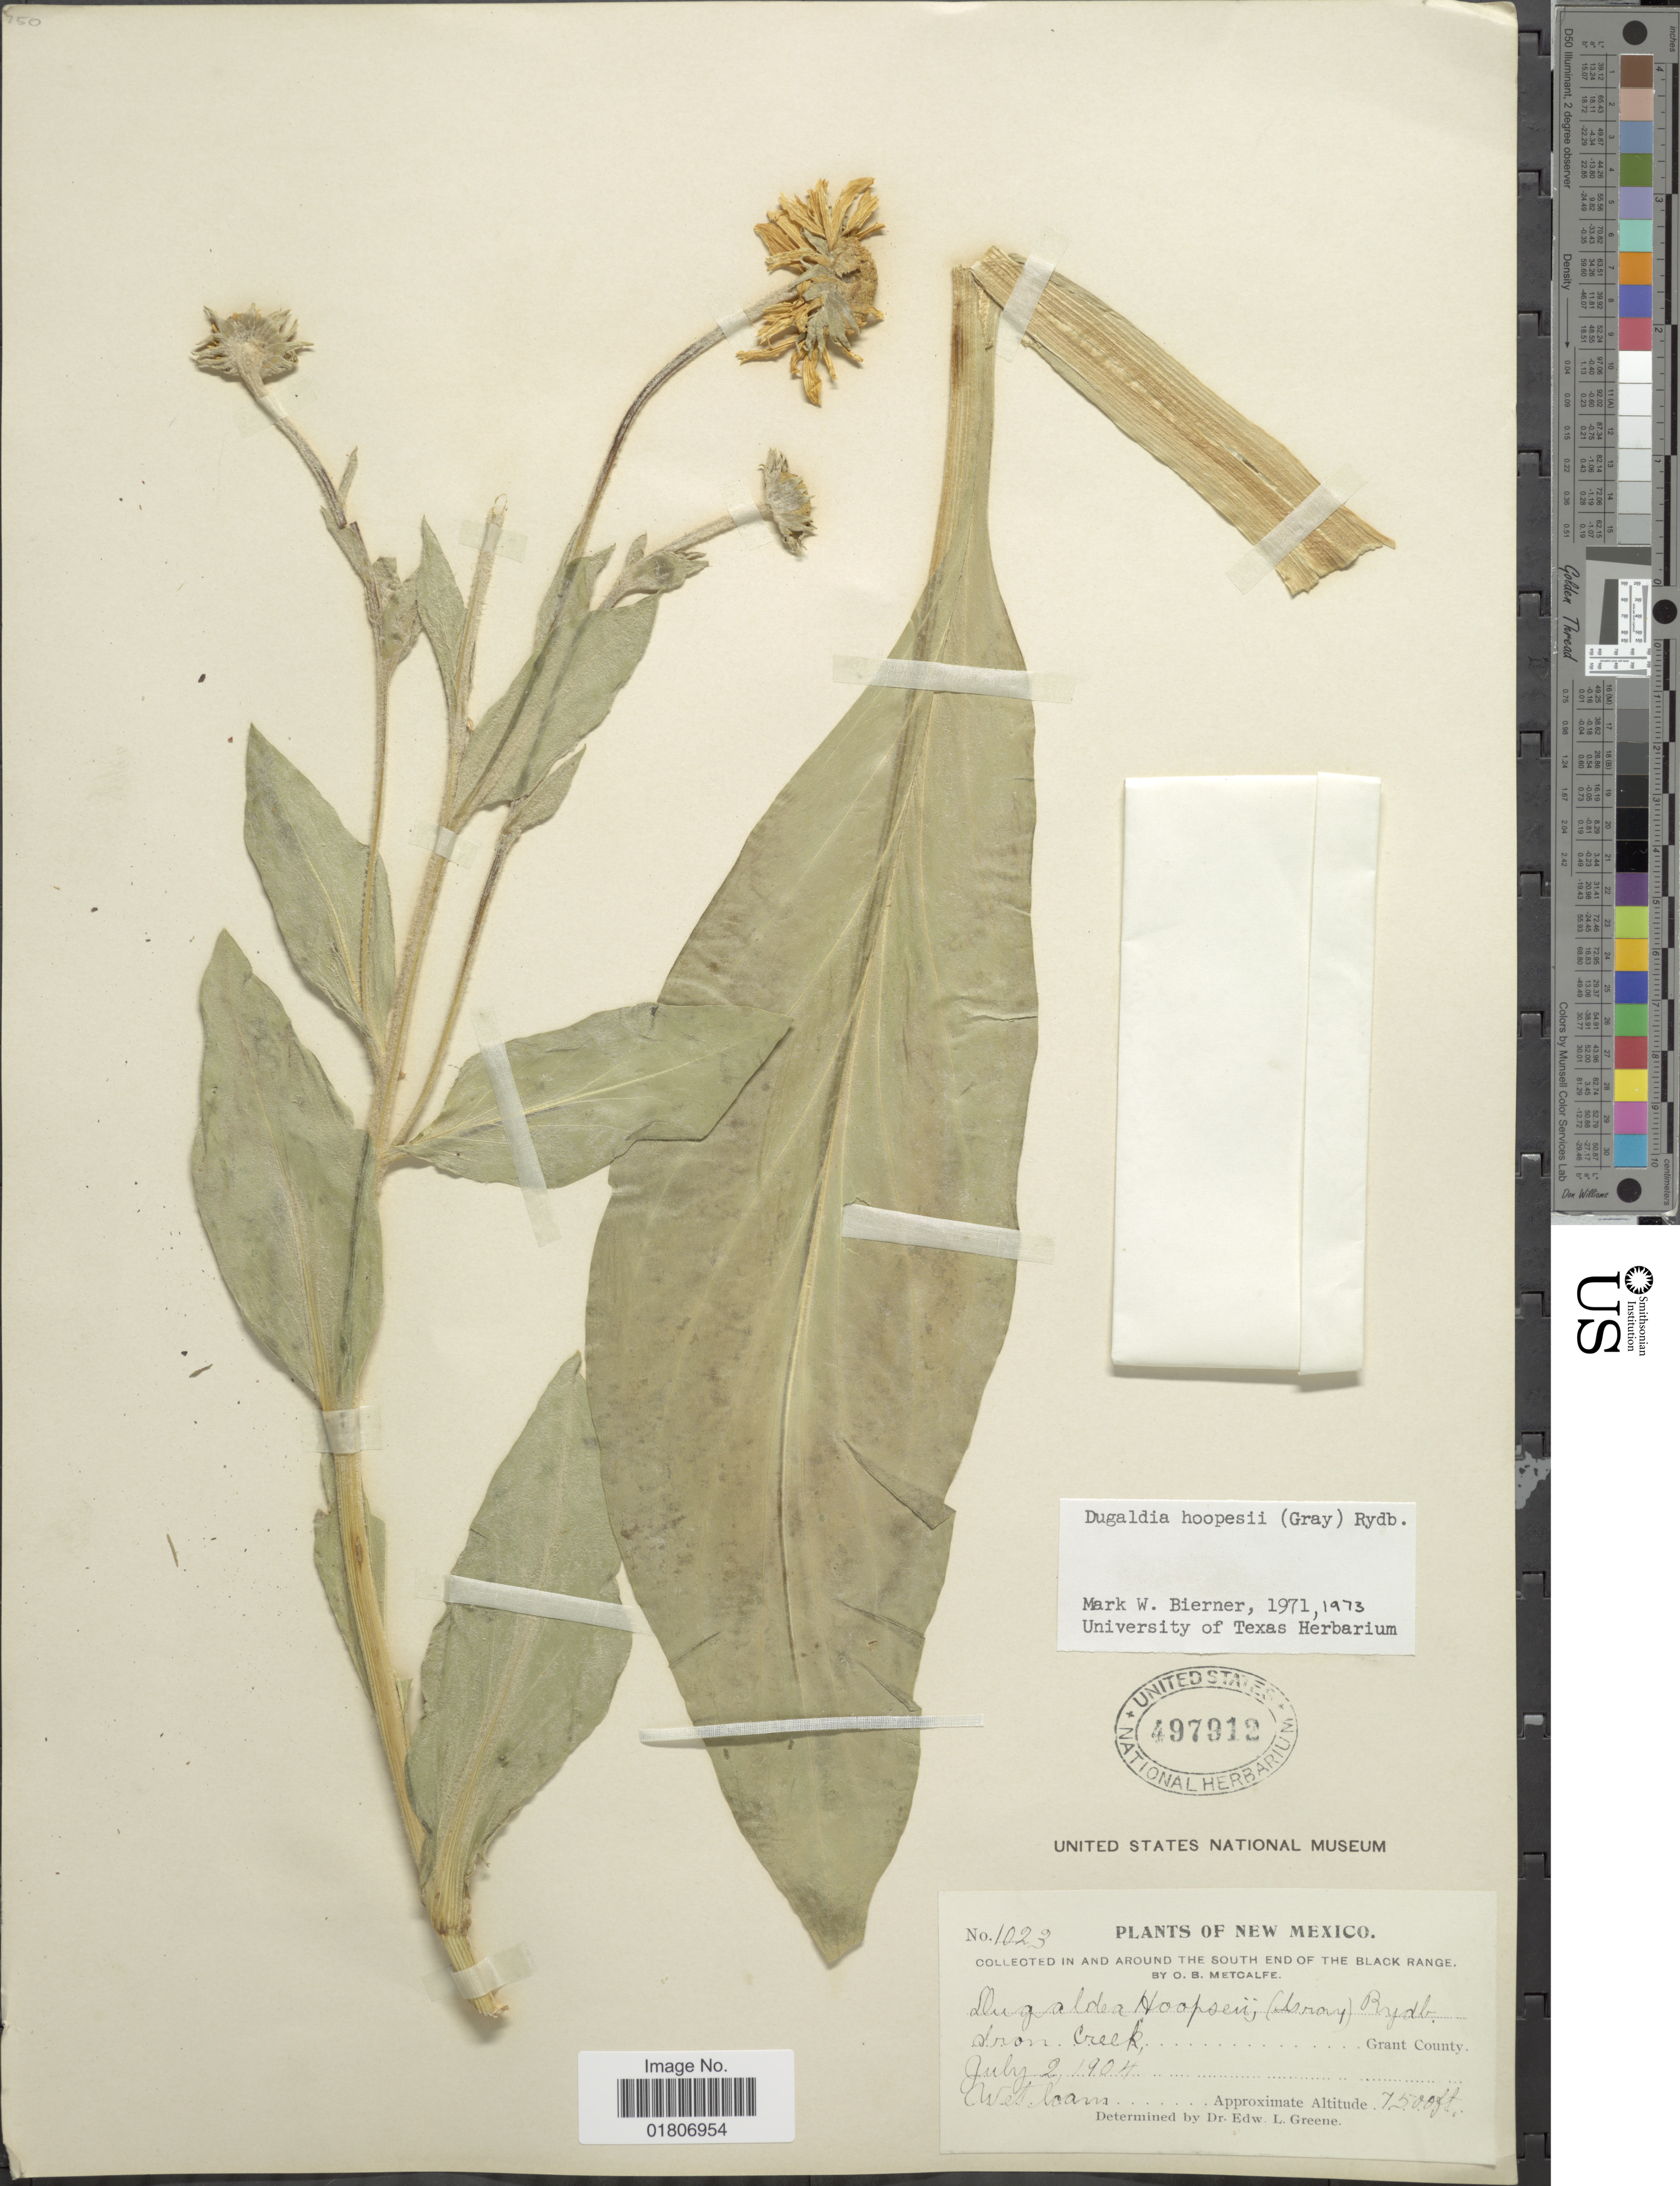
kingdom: Plantae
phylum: Tracheophyta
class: Magnoliopsida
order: Asterales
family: Asteraceae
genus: Dugaldia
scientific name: Dugaldia hoopesii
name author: (A. Gray) Rydb.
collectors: O. B. Metcalfe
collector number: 1023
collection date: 1904-07-02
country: United States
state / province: New Mexico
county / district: Grant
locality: Iron Creek, in and around the south end of the Black Range, Grant County.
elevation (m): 2286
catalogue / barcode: US 497912